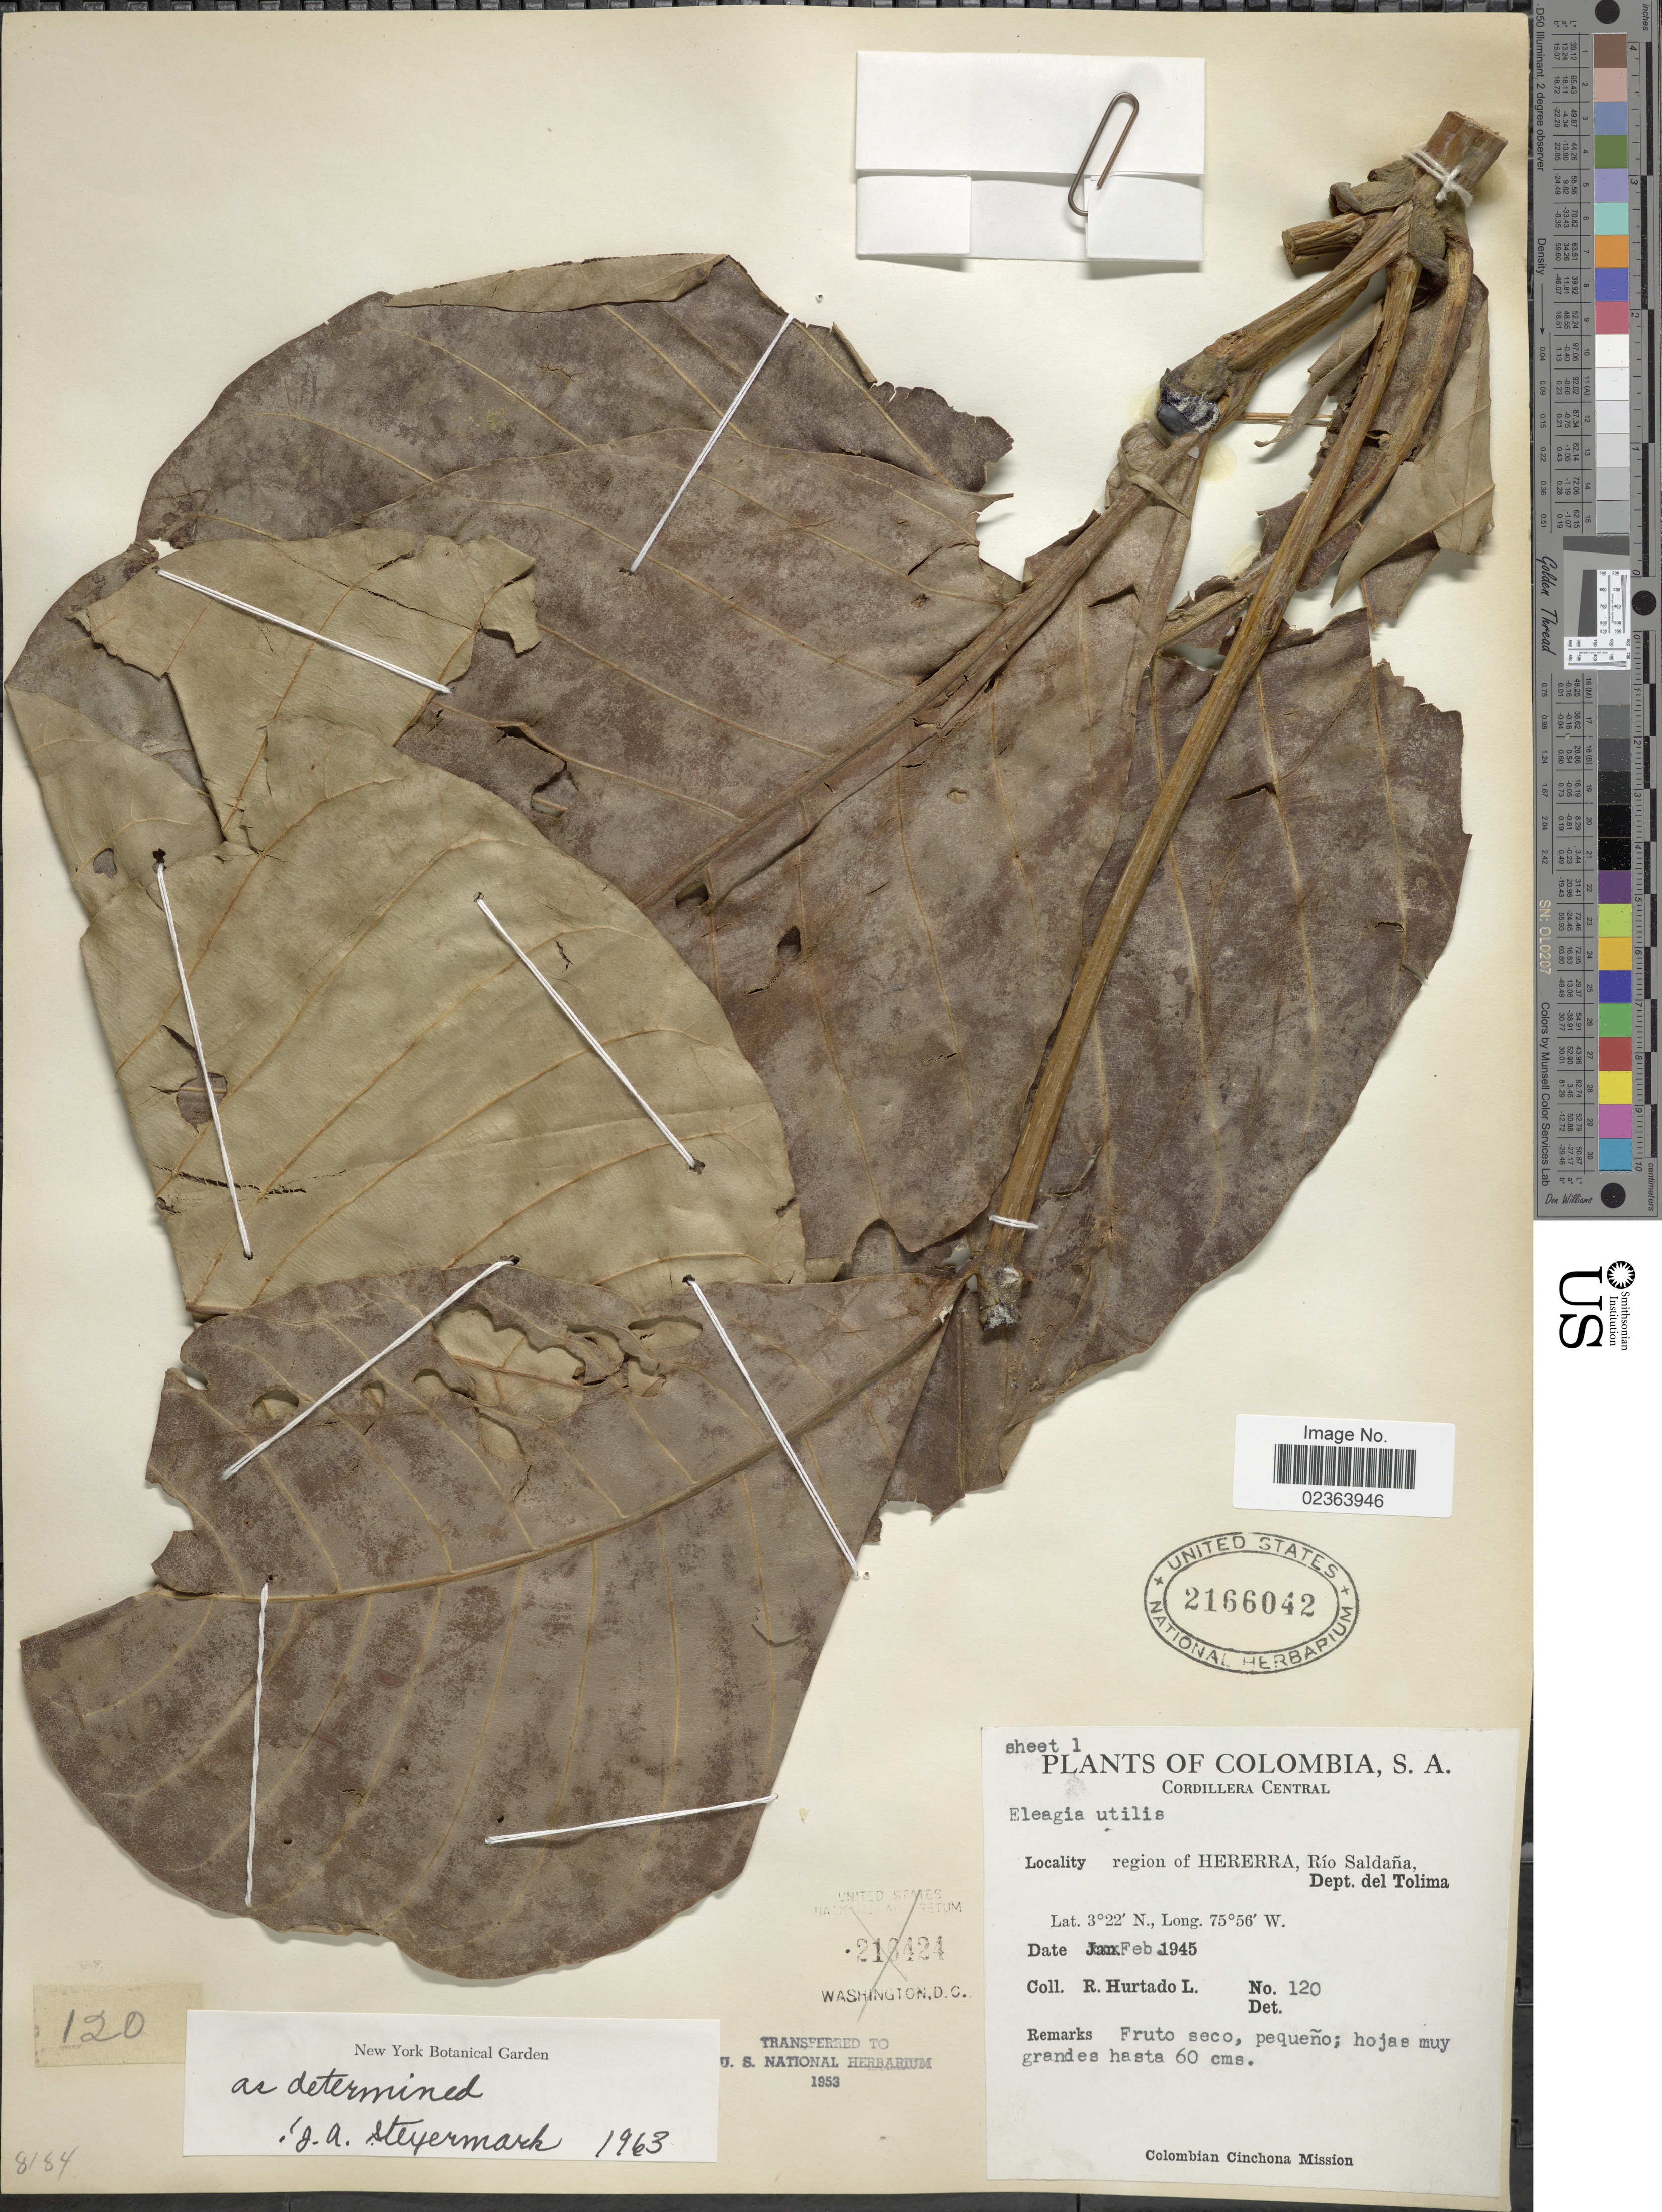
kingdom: Plantae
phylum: Tracheophyta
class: Magnoliopsida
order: Gentianales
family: Rubiaceae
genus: Elaeagia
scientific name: Elaeagia utilis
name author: (Goudot) Wedd.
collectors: R. Hurtado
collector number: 120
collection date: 1945-02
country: Colombia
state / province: Tolima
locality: Cordillera Central, Region of Herera, Rio Saldanha, Dept. del Tolima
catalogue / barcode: US 2166042